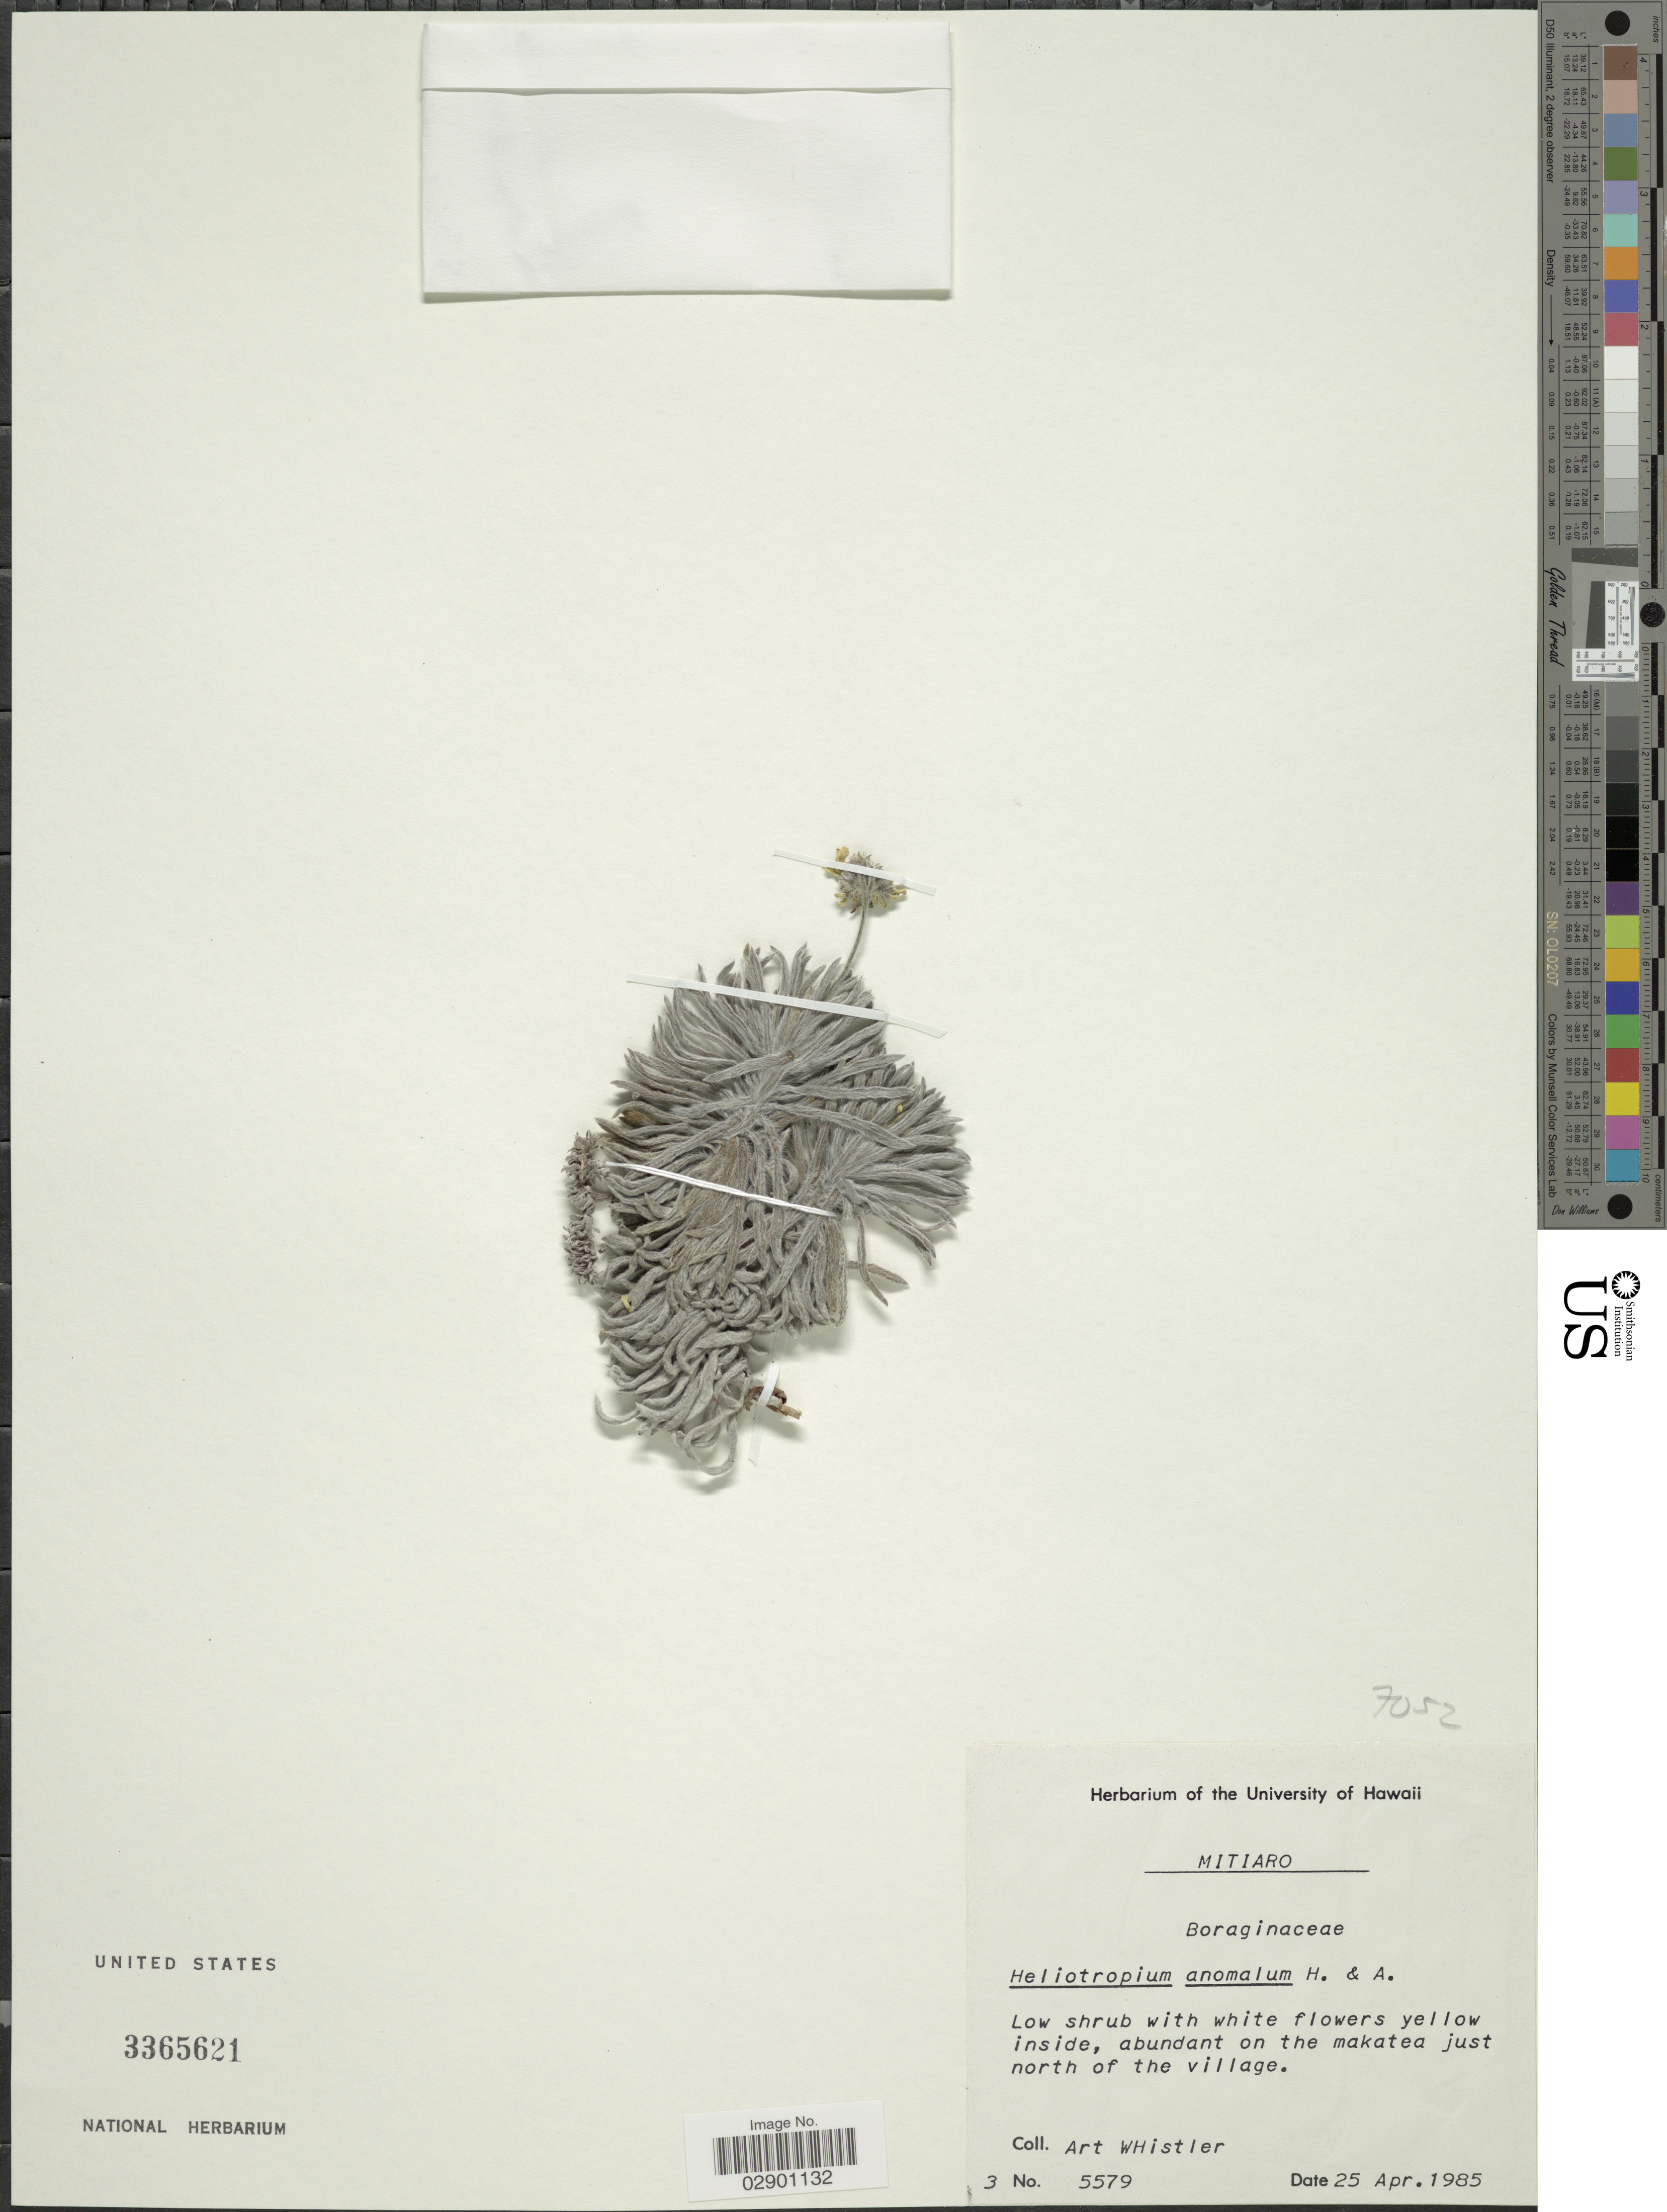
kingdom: Plantae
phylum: Tracheophyta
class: Magnoliopsida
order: Boraginales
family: Heliotropiaceae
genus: Heliotropium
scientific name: Heliotropium anomalum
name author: Hook. & Arn.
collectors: A. Whistler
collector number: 5579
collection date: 1985-04-25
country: Cook Islands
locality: Mitiaro. On the makatea just north of the village.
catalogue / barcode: US 3365621